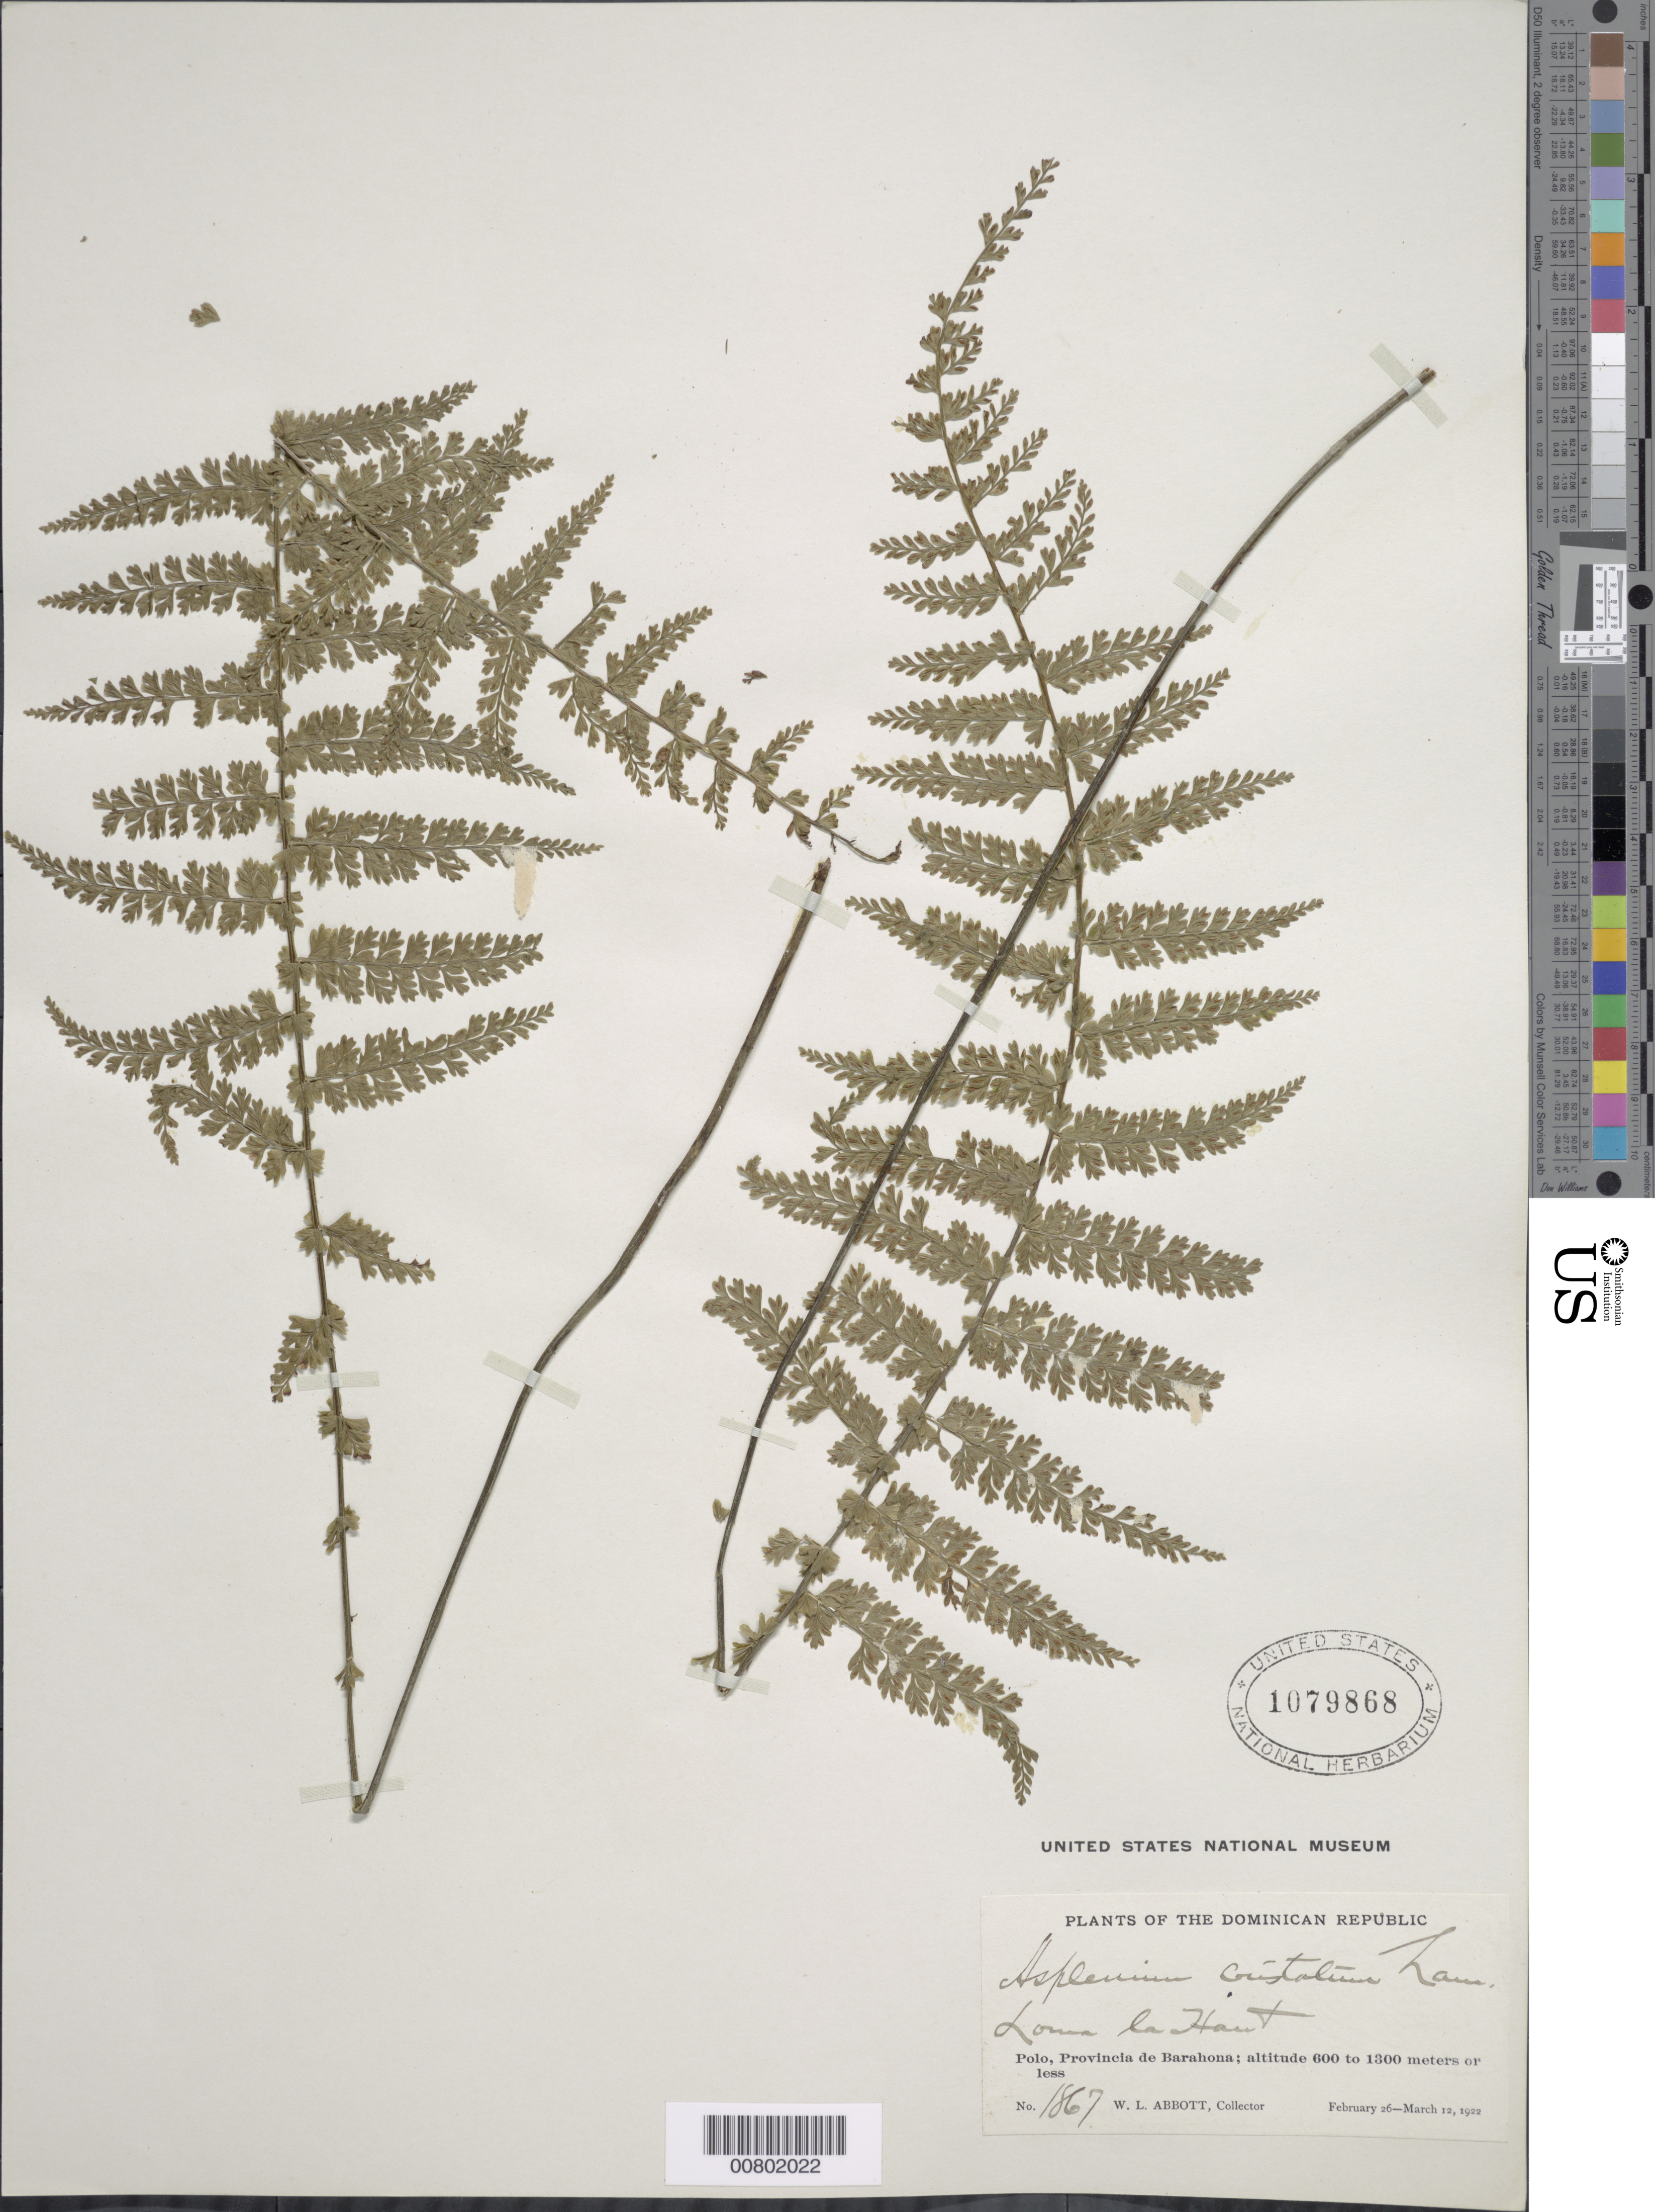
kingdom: Plantae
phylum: Tracheophyta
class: Polypodiopsida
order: Polypodiales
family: Aspleniaceae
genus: Asplenium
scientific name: Asplenium cristatum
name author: Lam.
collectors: W. L. Abbott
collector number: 1867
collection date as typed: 26 Feb 1922 to 12 Mar 1922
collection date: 1922-02-26/1922-03-12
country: Dominican Republic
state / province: Barahona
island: Hispaniola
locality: Polo, Loma de Haut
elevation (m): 600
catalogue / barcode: US 1079868